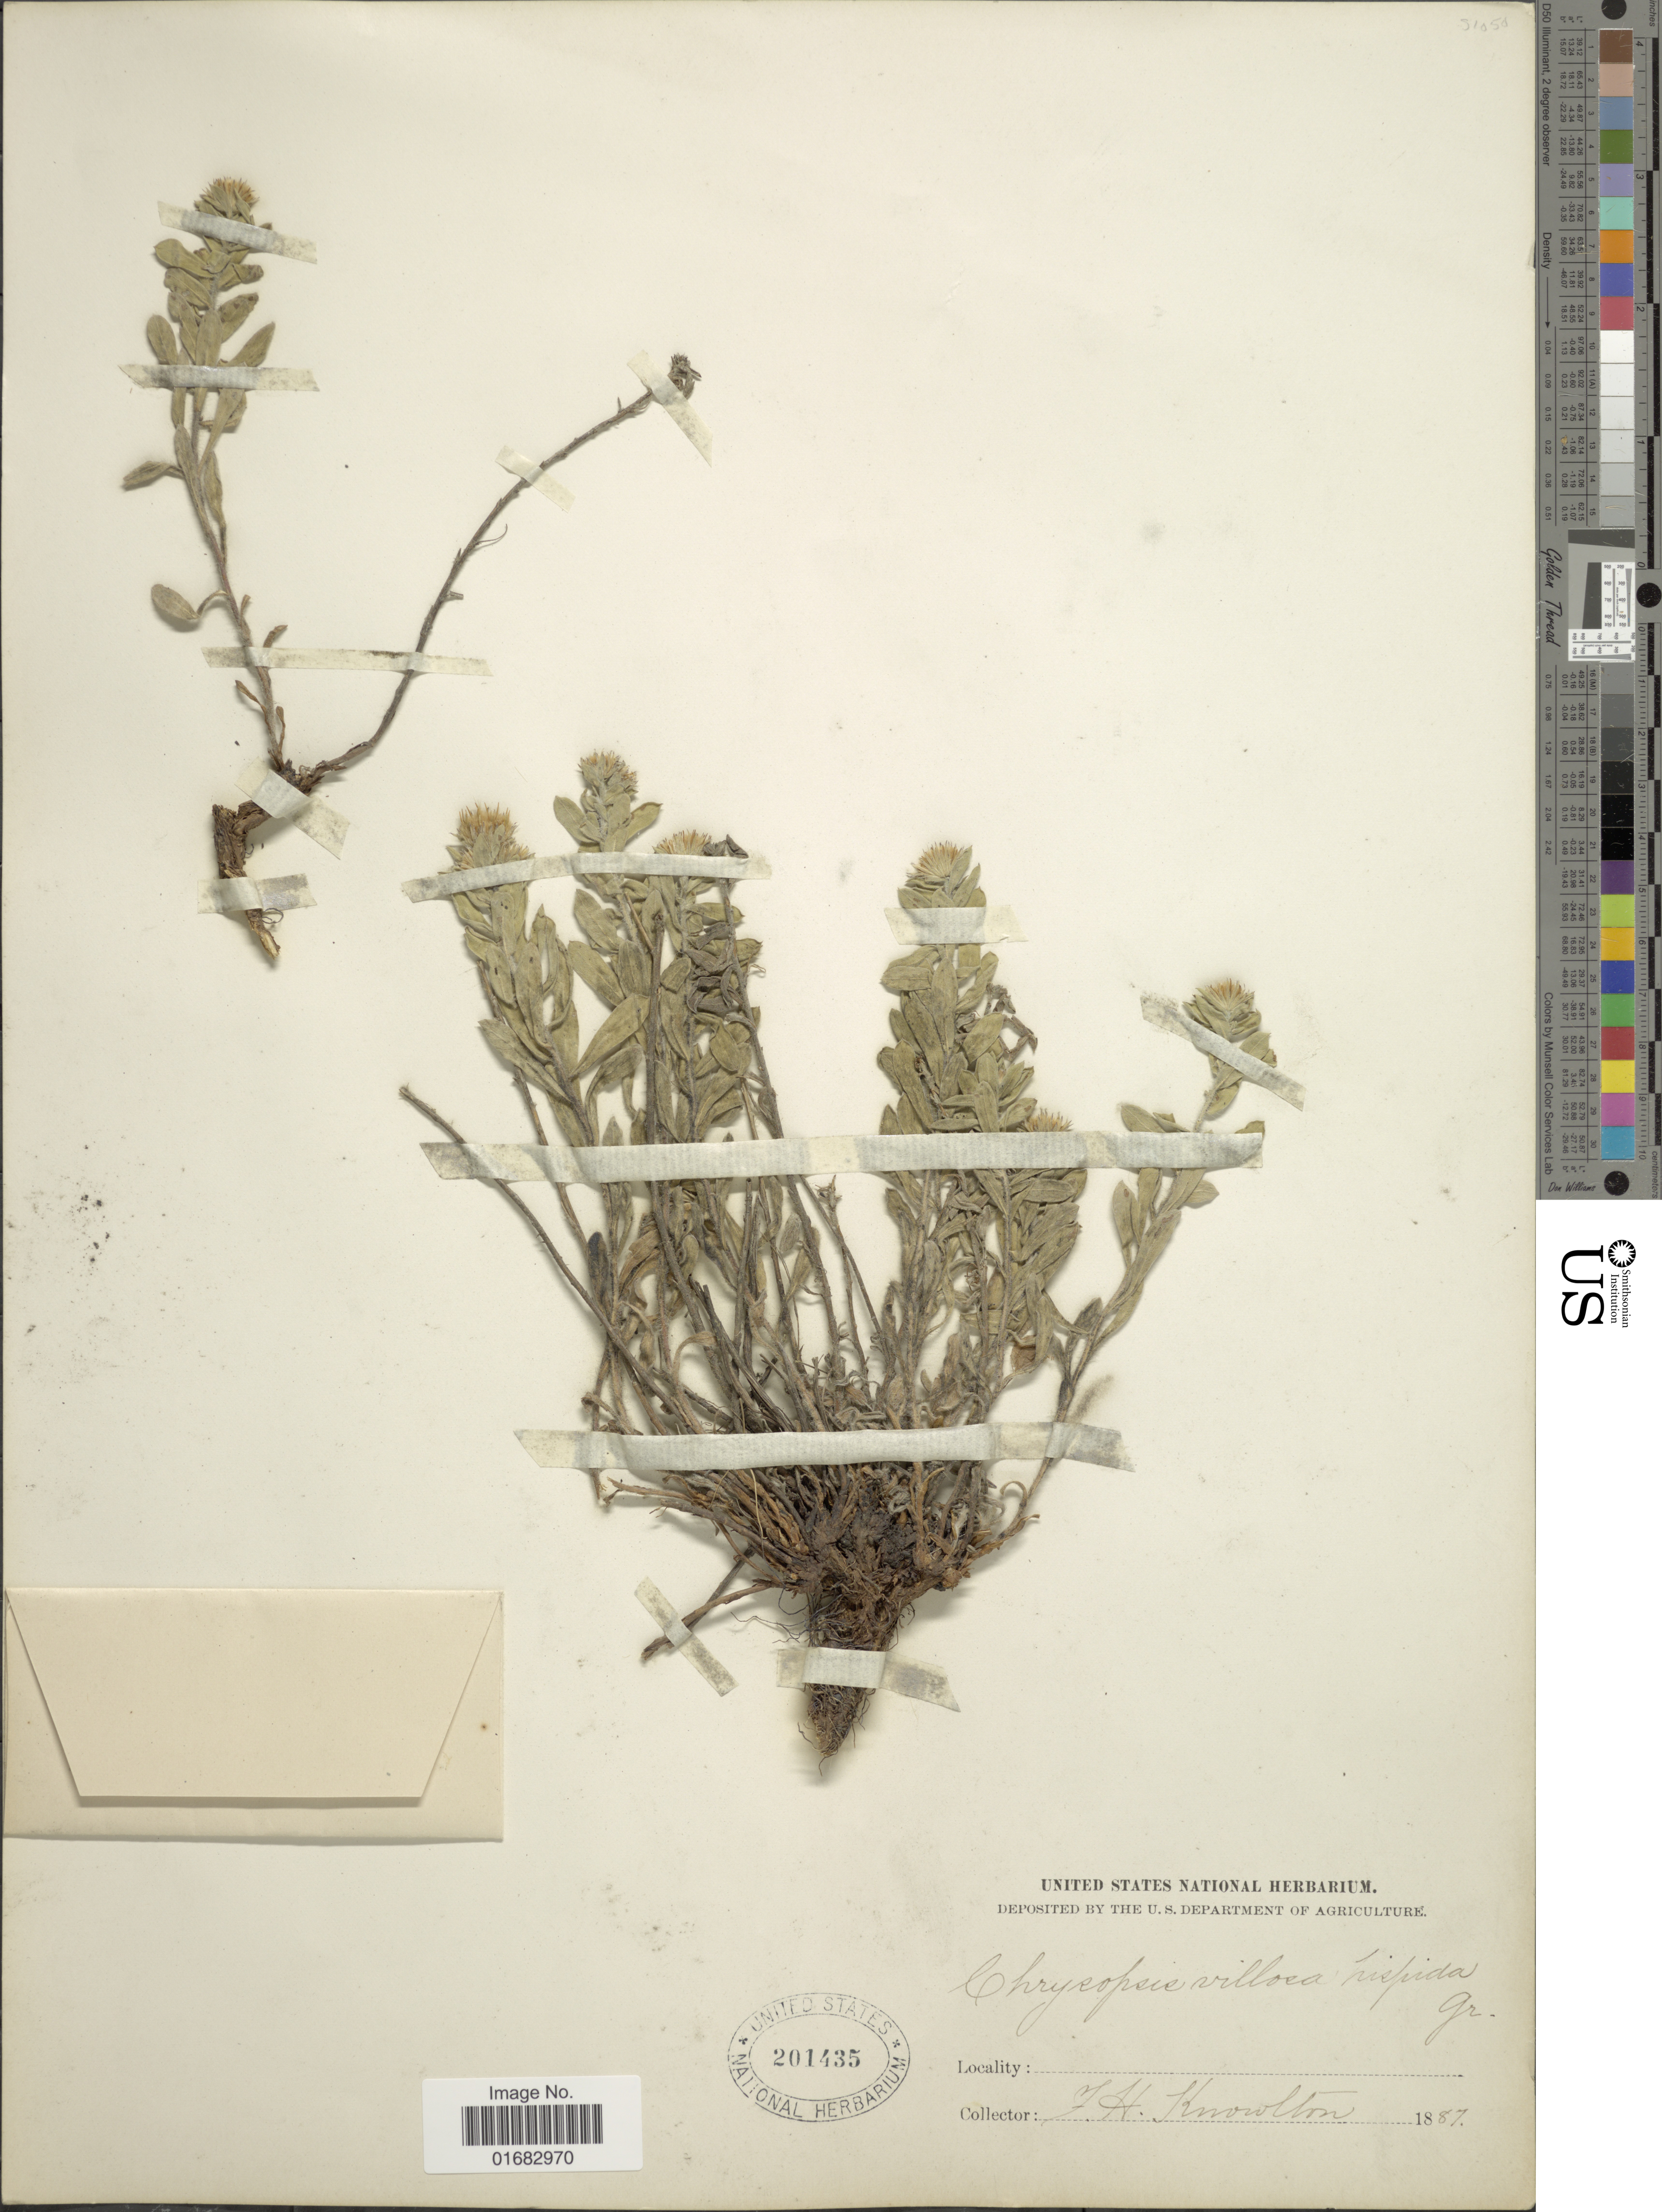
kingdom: Plantae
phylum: Tracheophyta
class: Magnoliopsida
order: Asterales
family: Asteraceae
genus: Heterotheca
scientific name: Heterotheca villosa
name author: (Pursh) Shinners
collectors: F. H. Knowlton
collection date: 1887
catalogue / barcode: US 201435